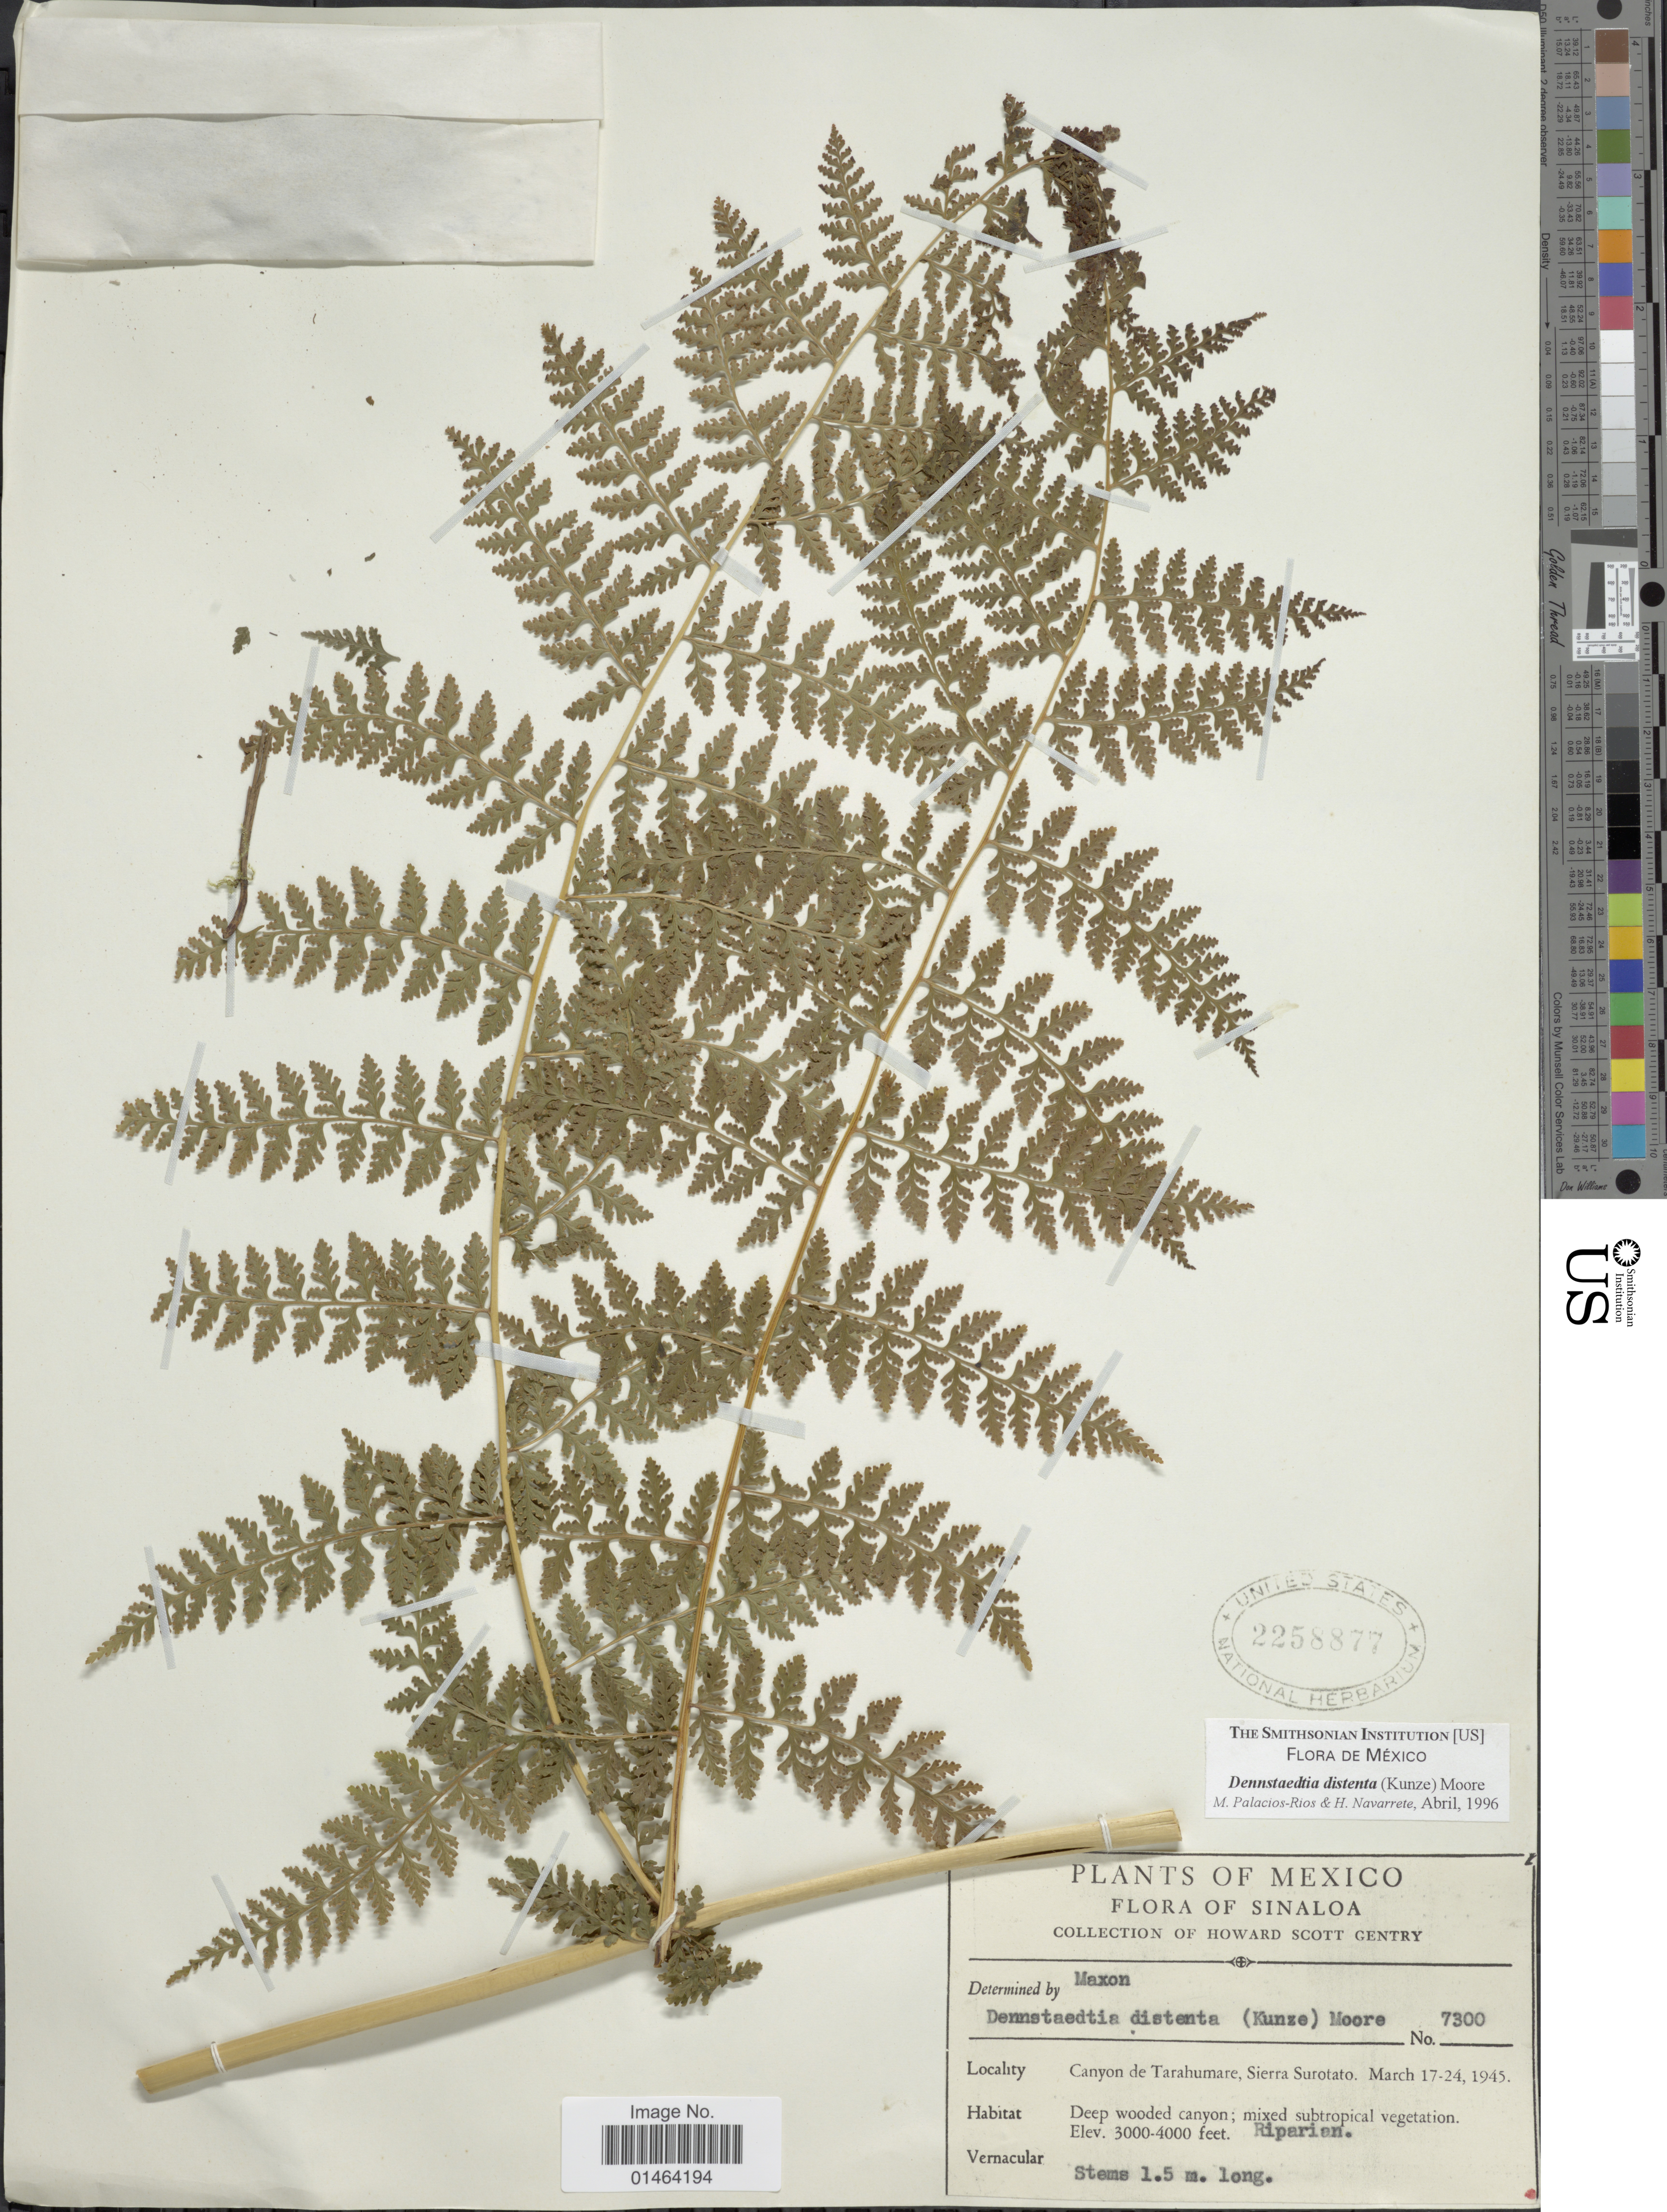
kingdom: Plantae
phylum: Tracheophyta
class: Polypodiopsida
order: Polypodiales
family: Dennstaedtiaceae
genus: Dennstaedtia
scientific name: Dennstaedtia distenta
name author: (Kunze) T. Moore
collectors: H. S. Gentry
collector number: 7300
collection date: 1945-03-17/1945-03-24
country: Mexico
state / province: Sinaloa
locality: Canyon de Tarahumare, Sierra Surotato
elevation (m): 914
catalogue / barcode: US 2258877